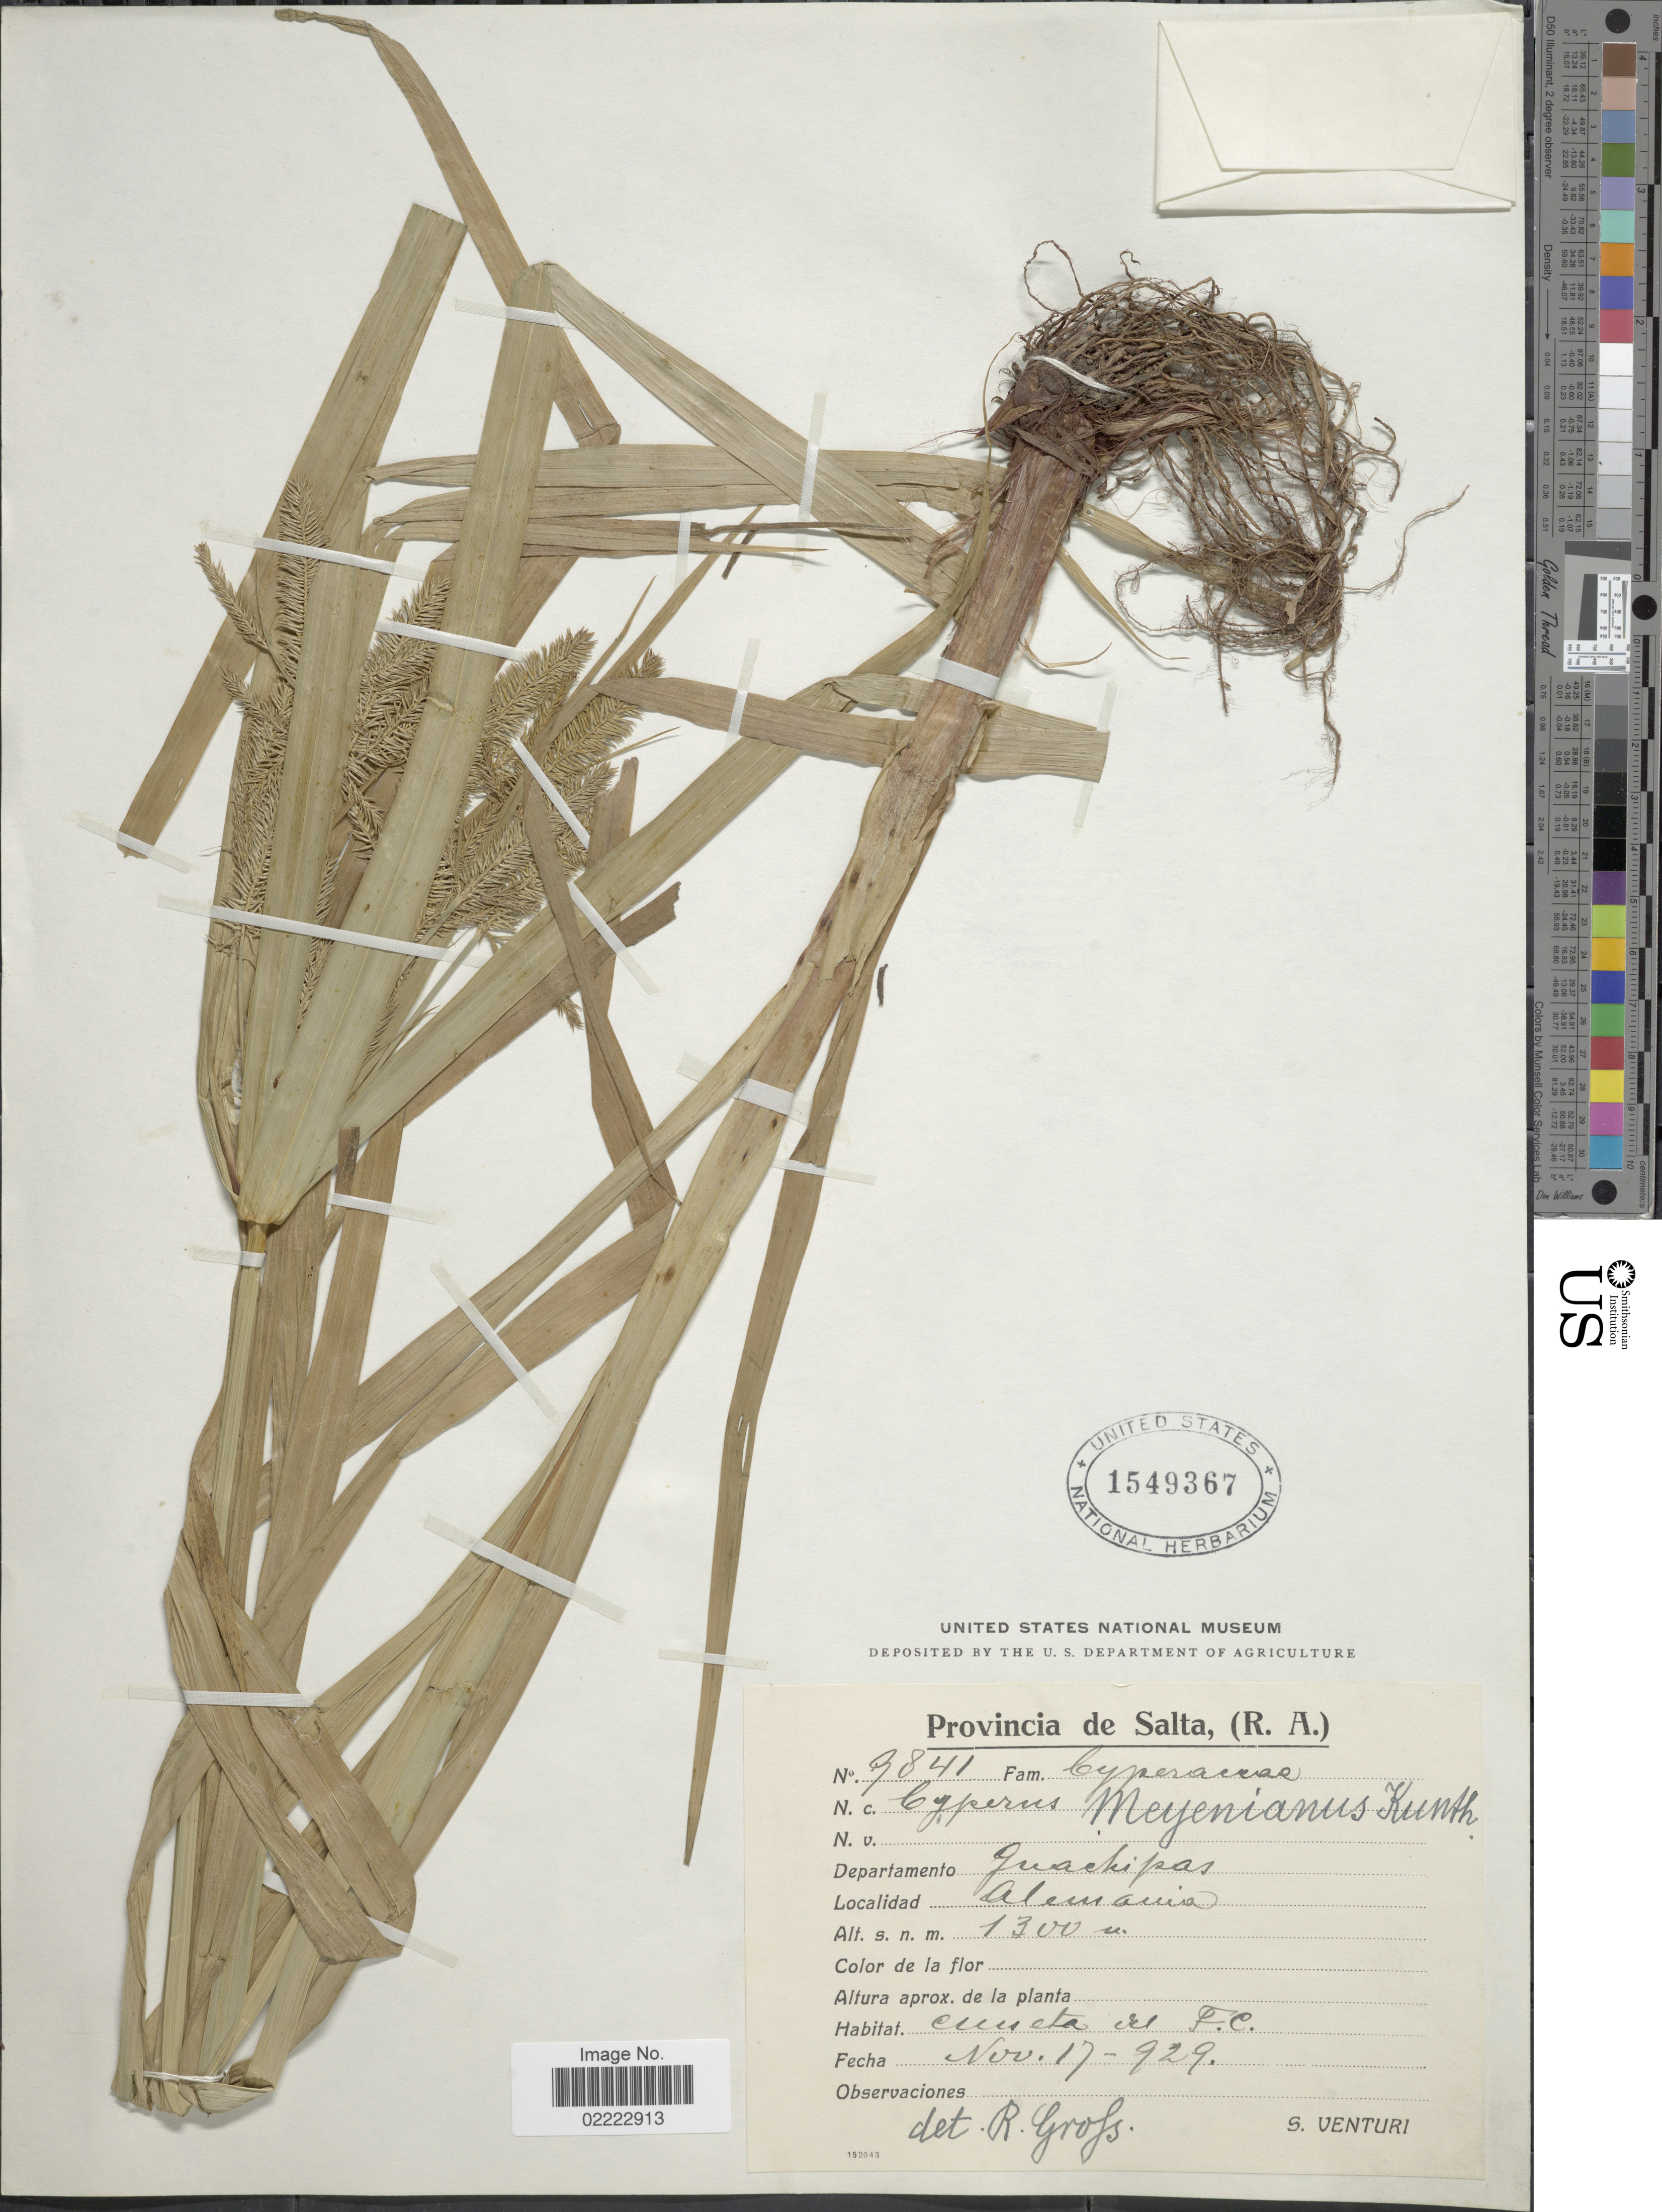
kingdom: Plantae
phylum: Tracheophyta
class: Liliopsida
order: Poales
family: Cyperaceae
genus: Cyperus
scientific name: Cyperus meyenianus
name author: Kunth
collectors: S. Venturi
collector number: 9814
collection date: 1929-11-17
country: Argentina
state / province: Salta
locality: (R.A.) Departamento Guachipas, Alemania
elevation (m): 1300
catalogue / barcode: US 1549367